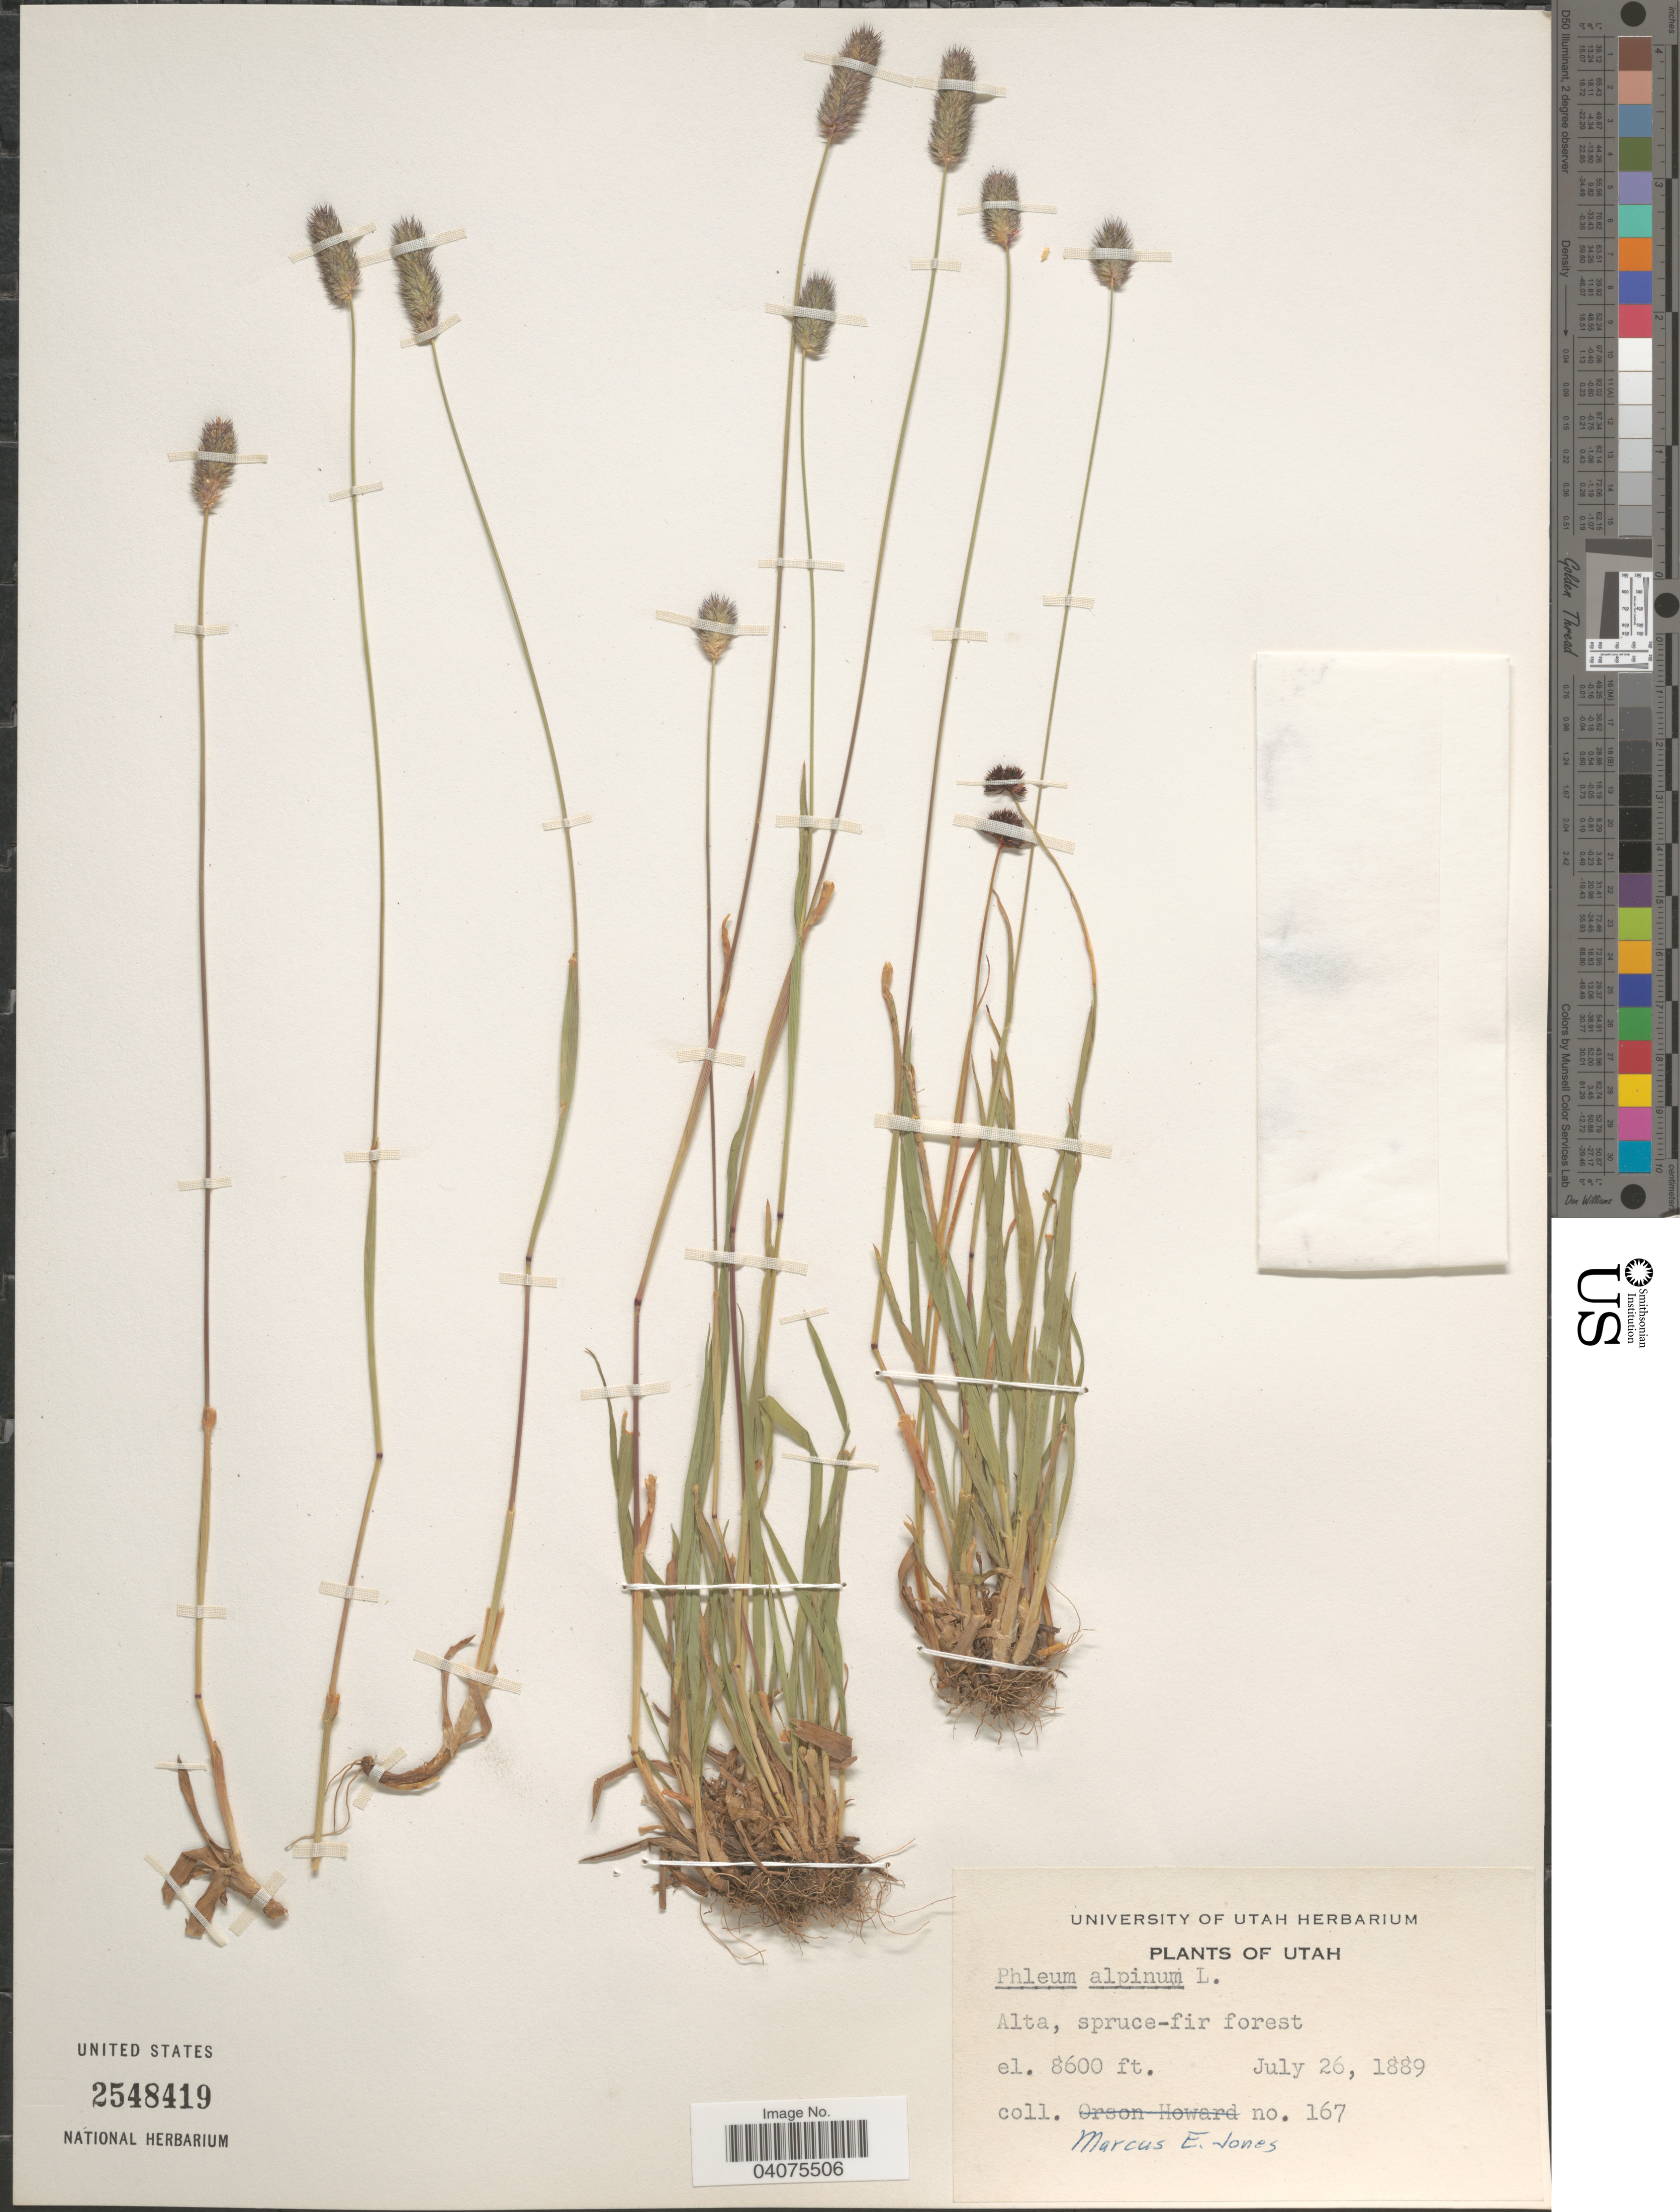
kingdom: Plantae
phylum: Tracheophyta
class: Liliopsida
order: Poales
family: Poaceae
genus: Phleum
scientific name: Phleum alpinum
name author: L.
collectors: M. E. Jones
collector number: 167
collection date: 1889-07-26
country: United States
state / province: Utah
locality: Alta, spruce-fir forest.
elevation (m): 2621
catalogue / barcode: US 2548419